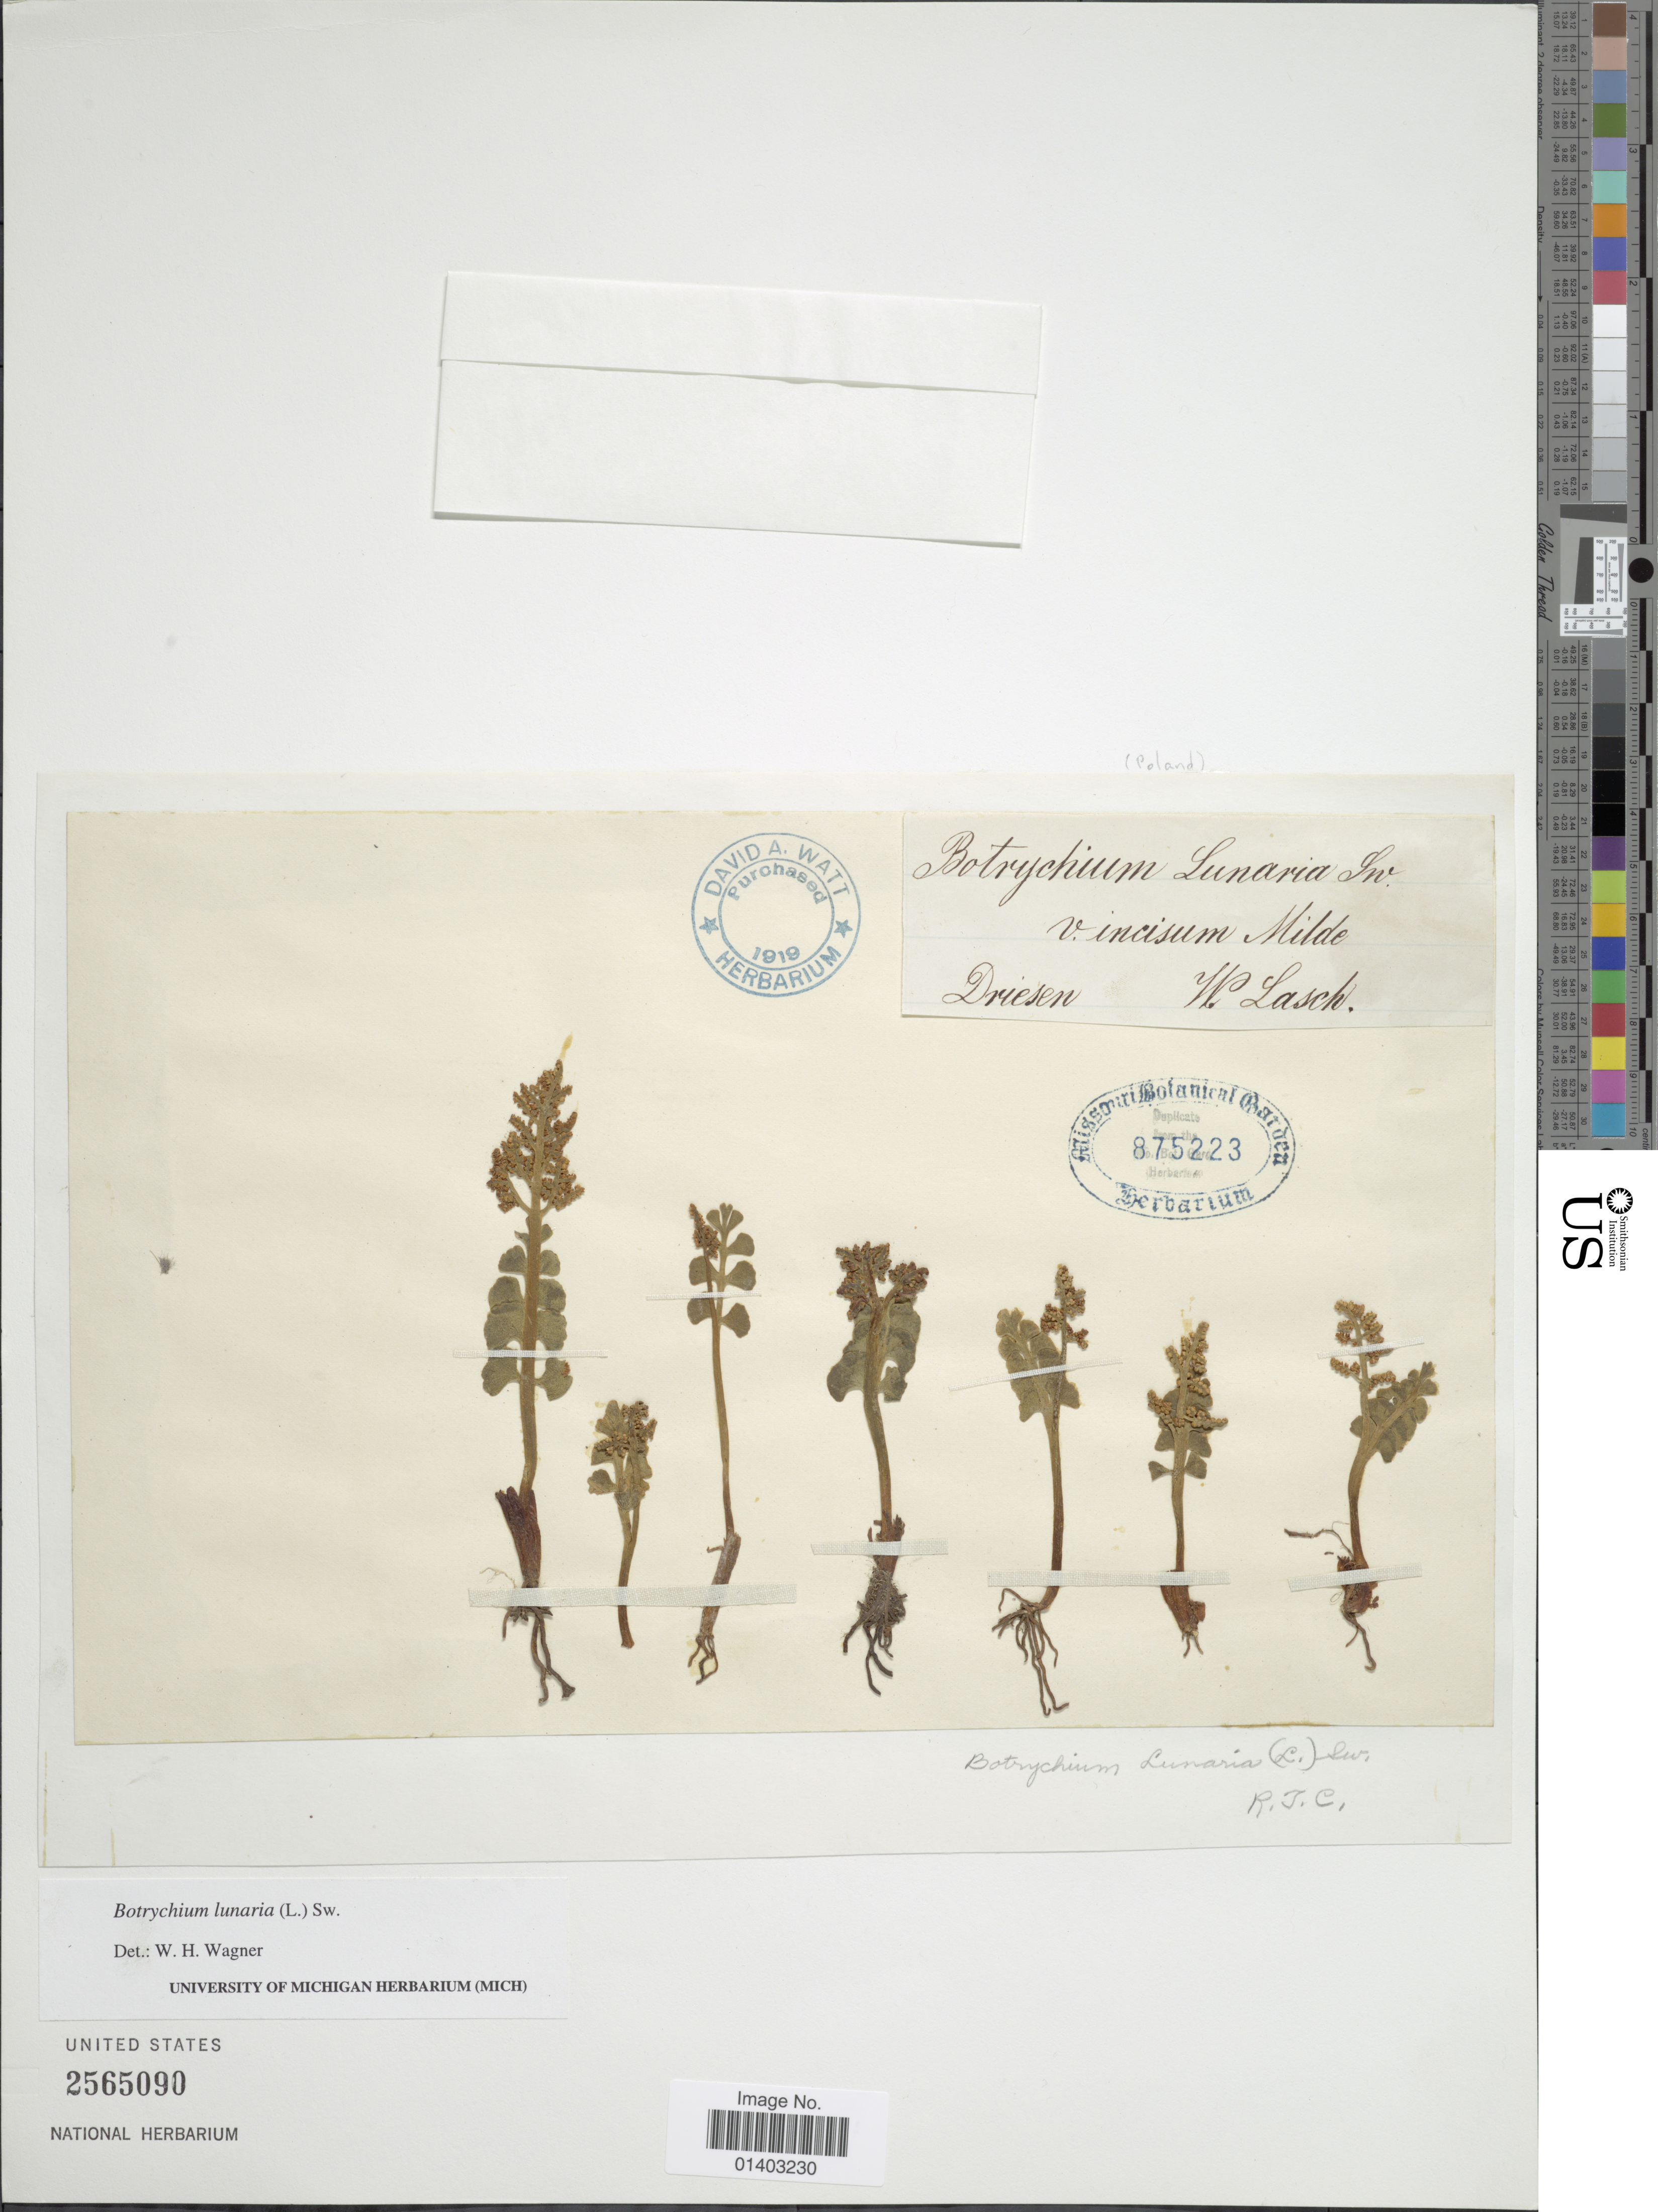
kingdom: Plantae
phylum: Tracheophyta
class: Polypodiopsida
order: Ophioglossales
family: Ophioglossaceae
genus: Botrychium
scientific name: Botrychium lunaria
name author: (L.) Sw.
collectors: W. Lasch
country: Poland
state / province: Lubuskie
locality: Driesen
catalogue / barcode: US 2565090